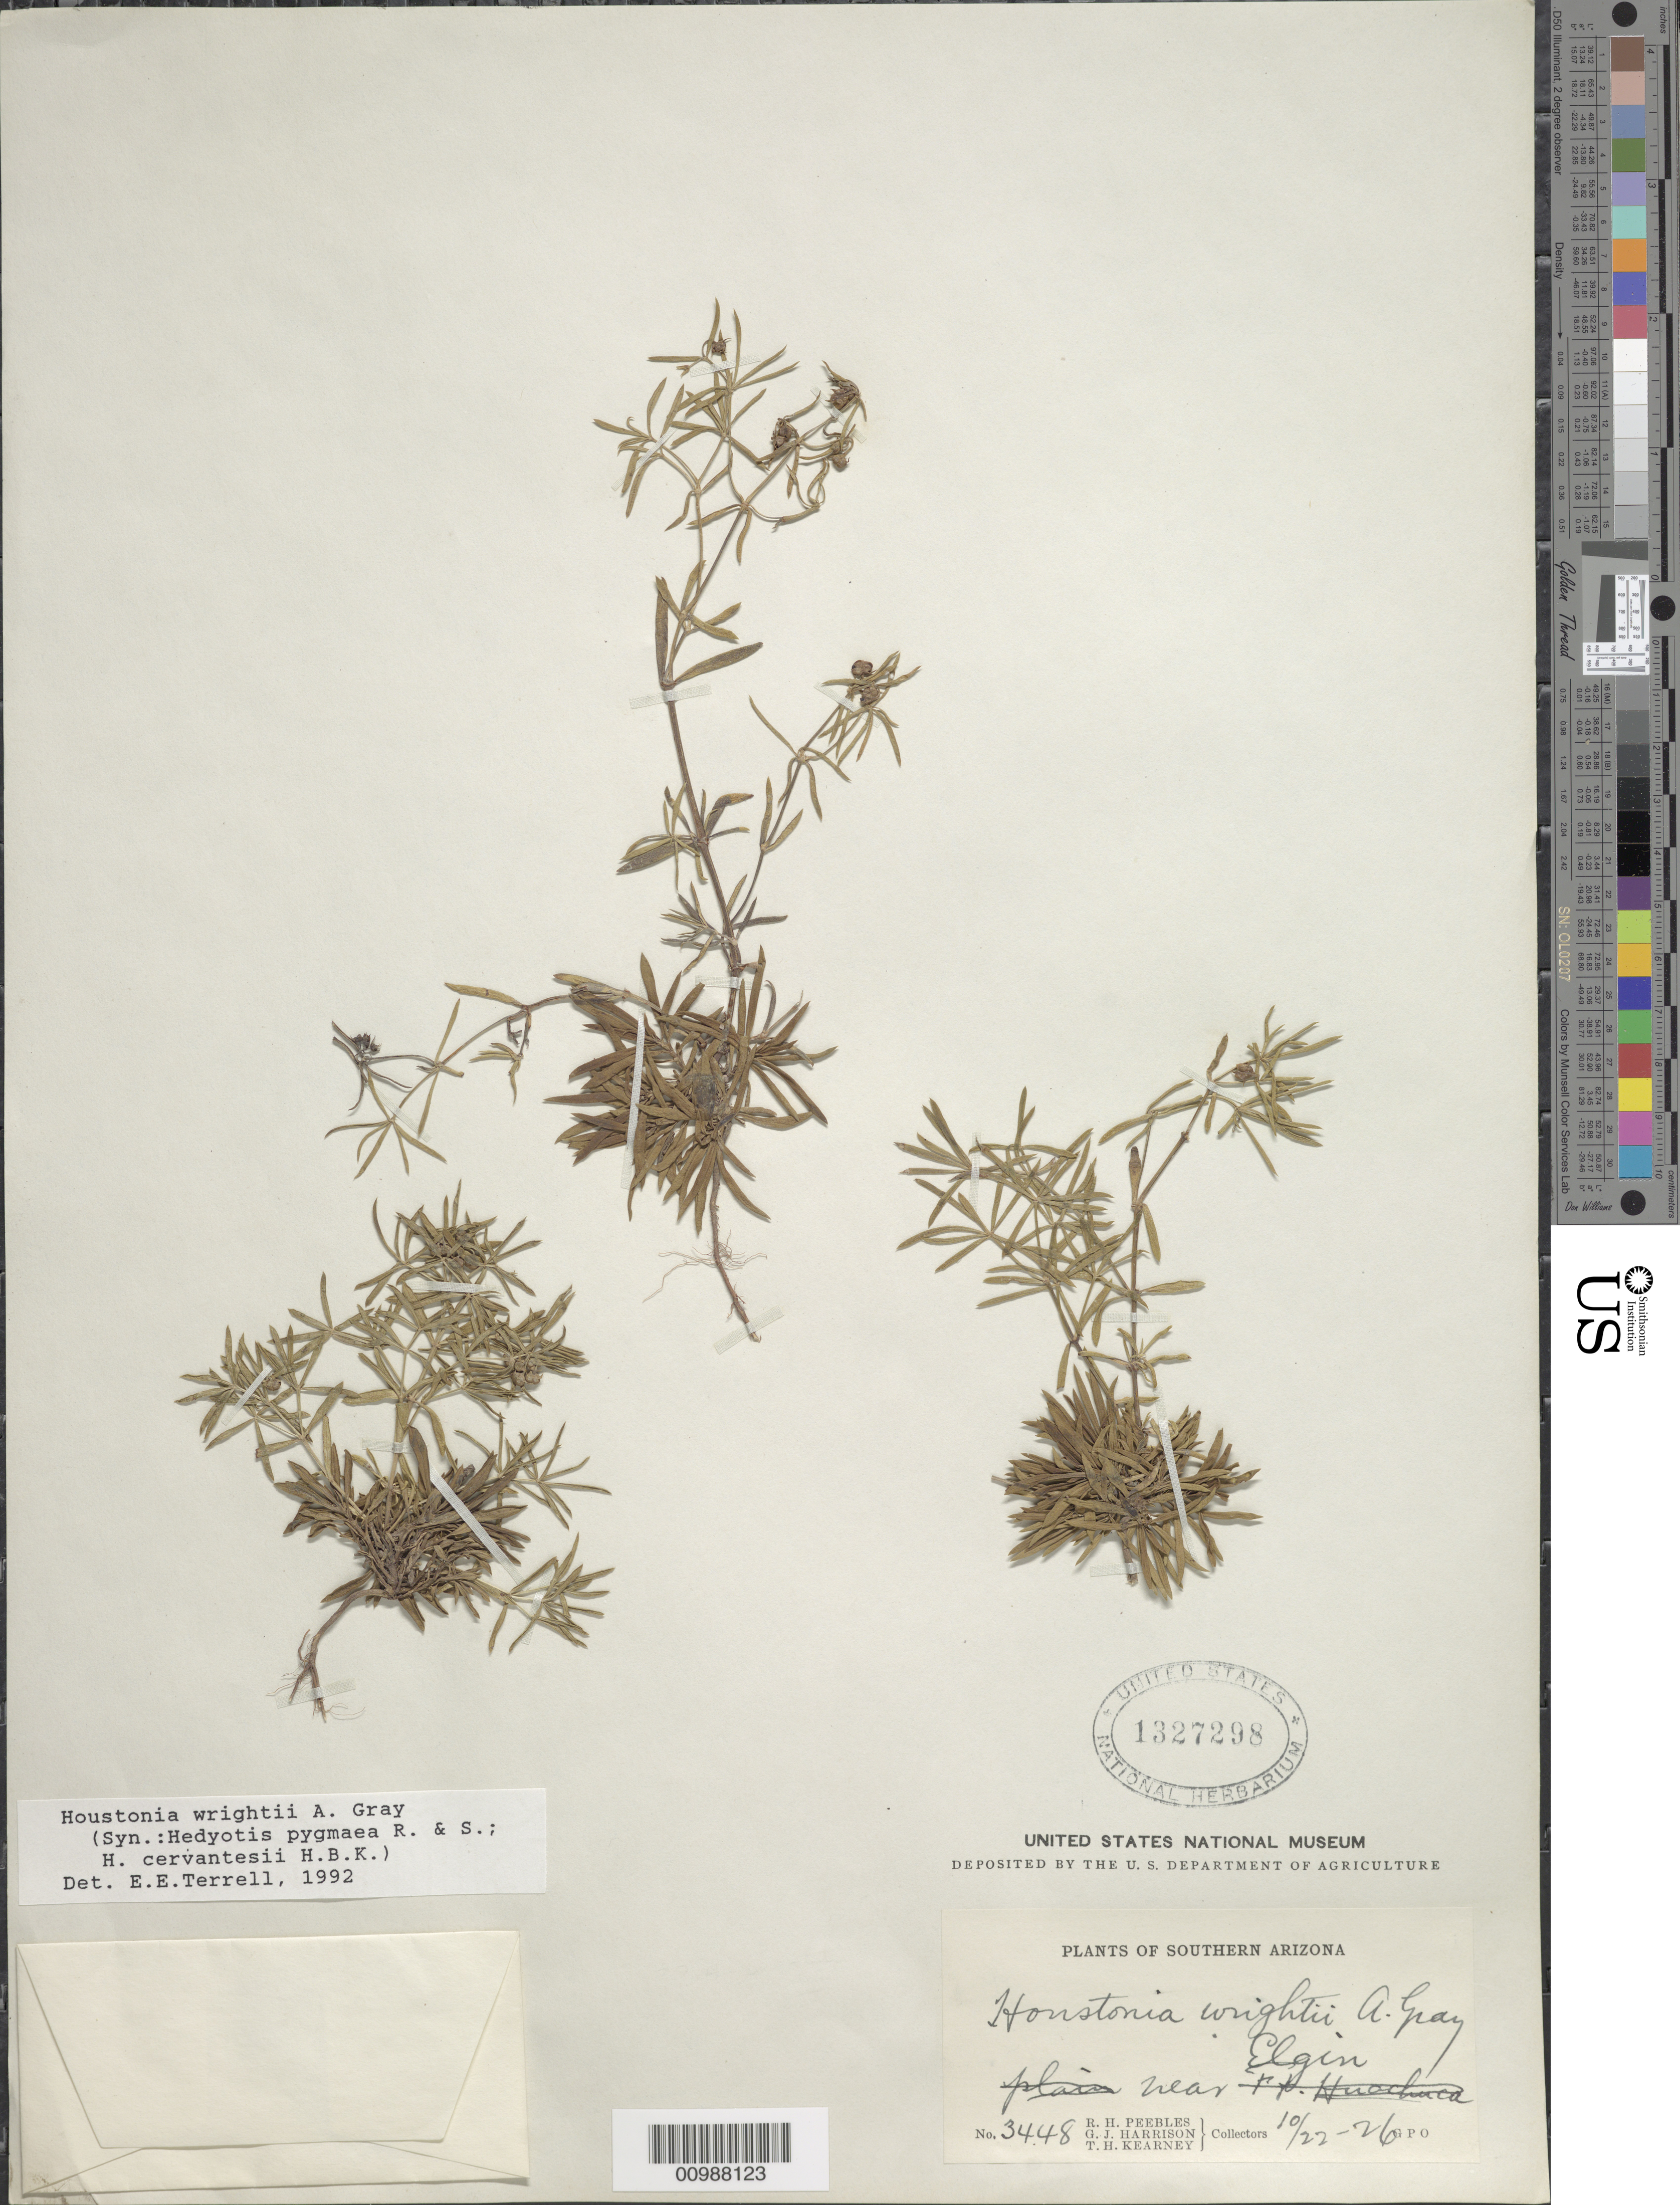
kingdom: Plantae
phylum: Tracheophyta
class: Magnoliopsida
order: Gentianales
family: Rubiaceae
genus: Houstonia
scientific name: Houstonia wrightii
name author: (A. Gray) A. Gray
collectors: R. H. Peebles & G. J. Harrison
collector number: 3448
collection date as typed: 22 Oct 1926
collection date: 1926-10-22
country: United States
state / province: Arizona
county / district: Santa Cruz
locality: Near Elgin.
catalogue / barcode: US 1327298